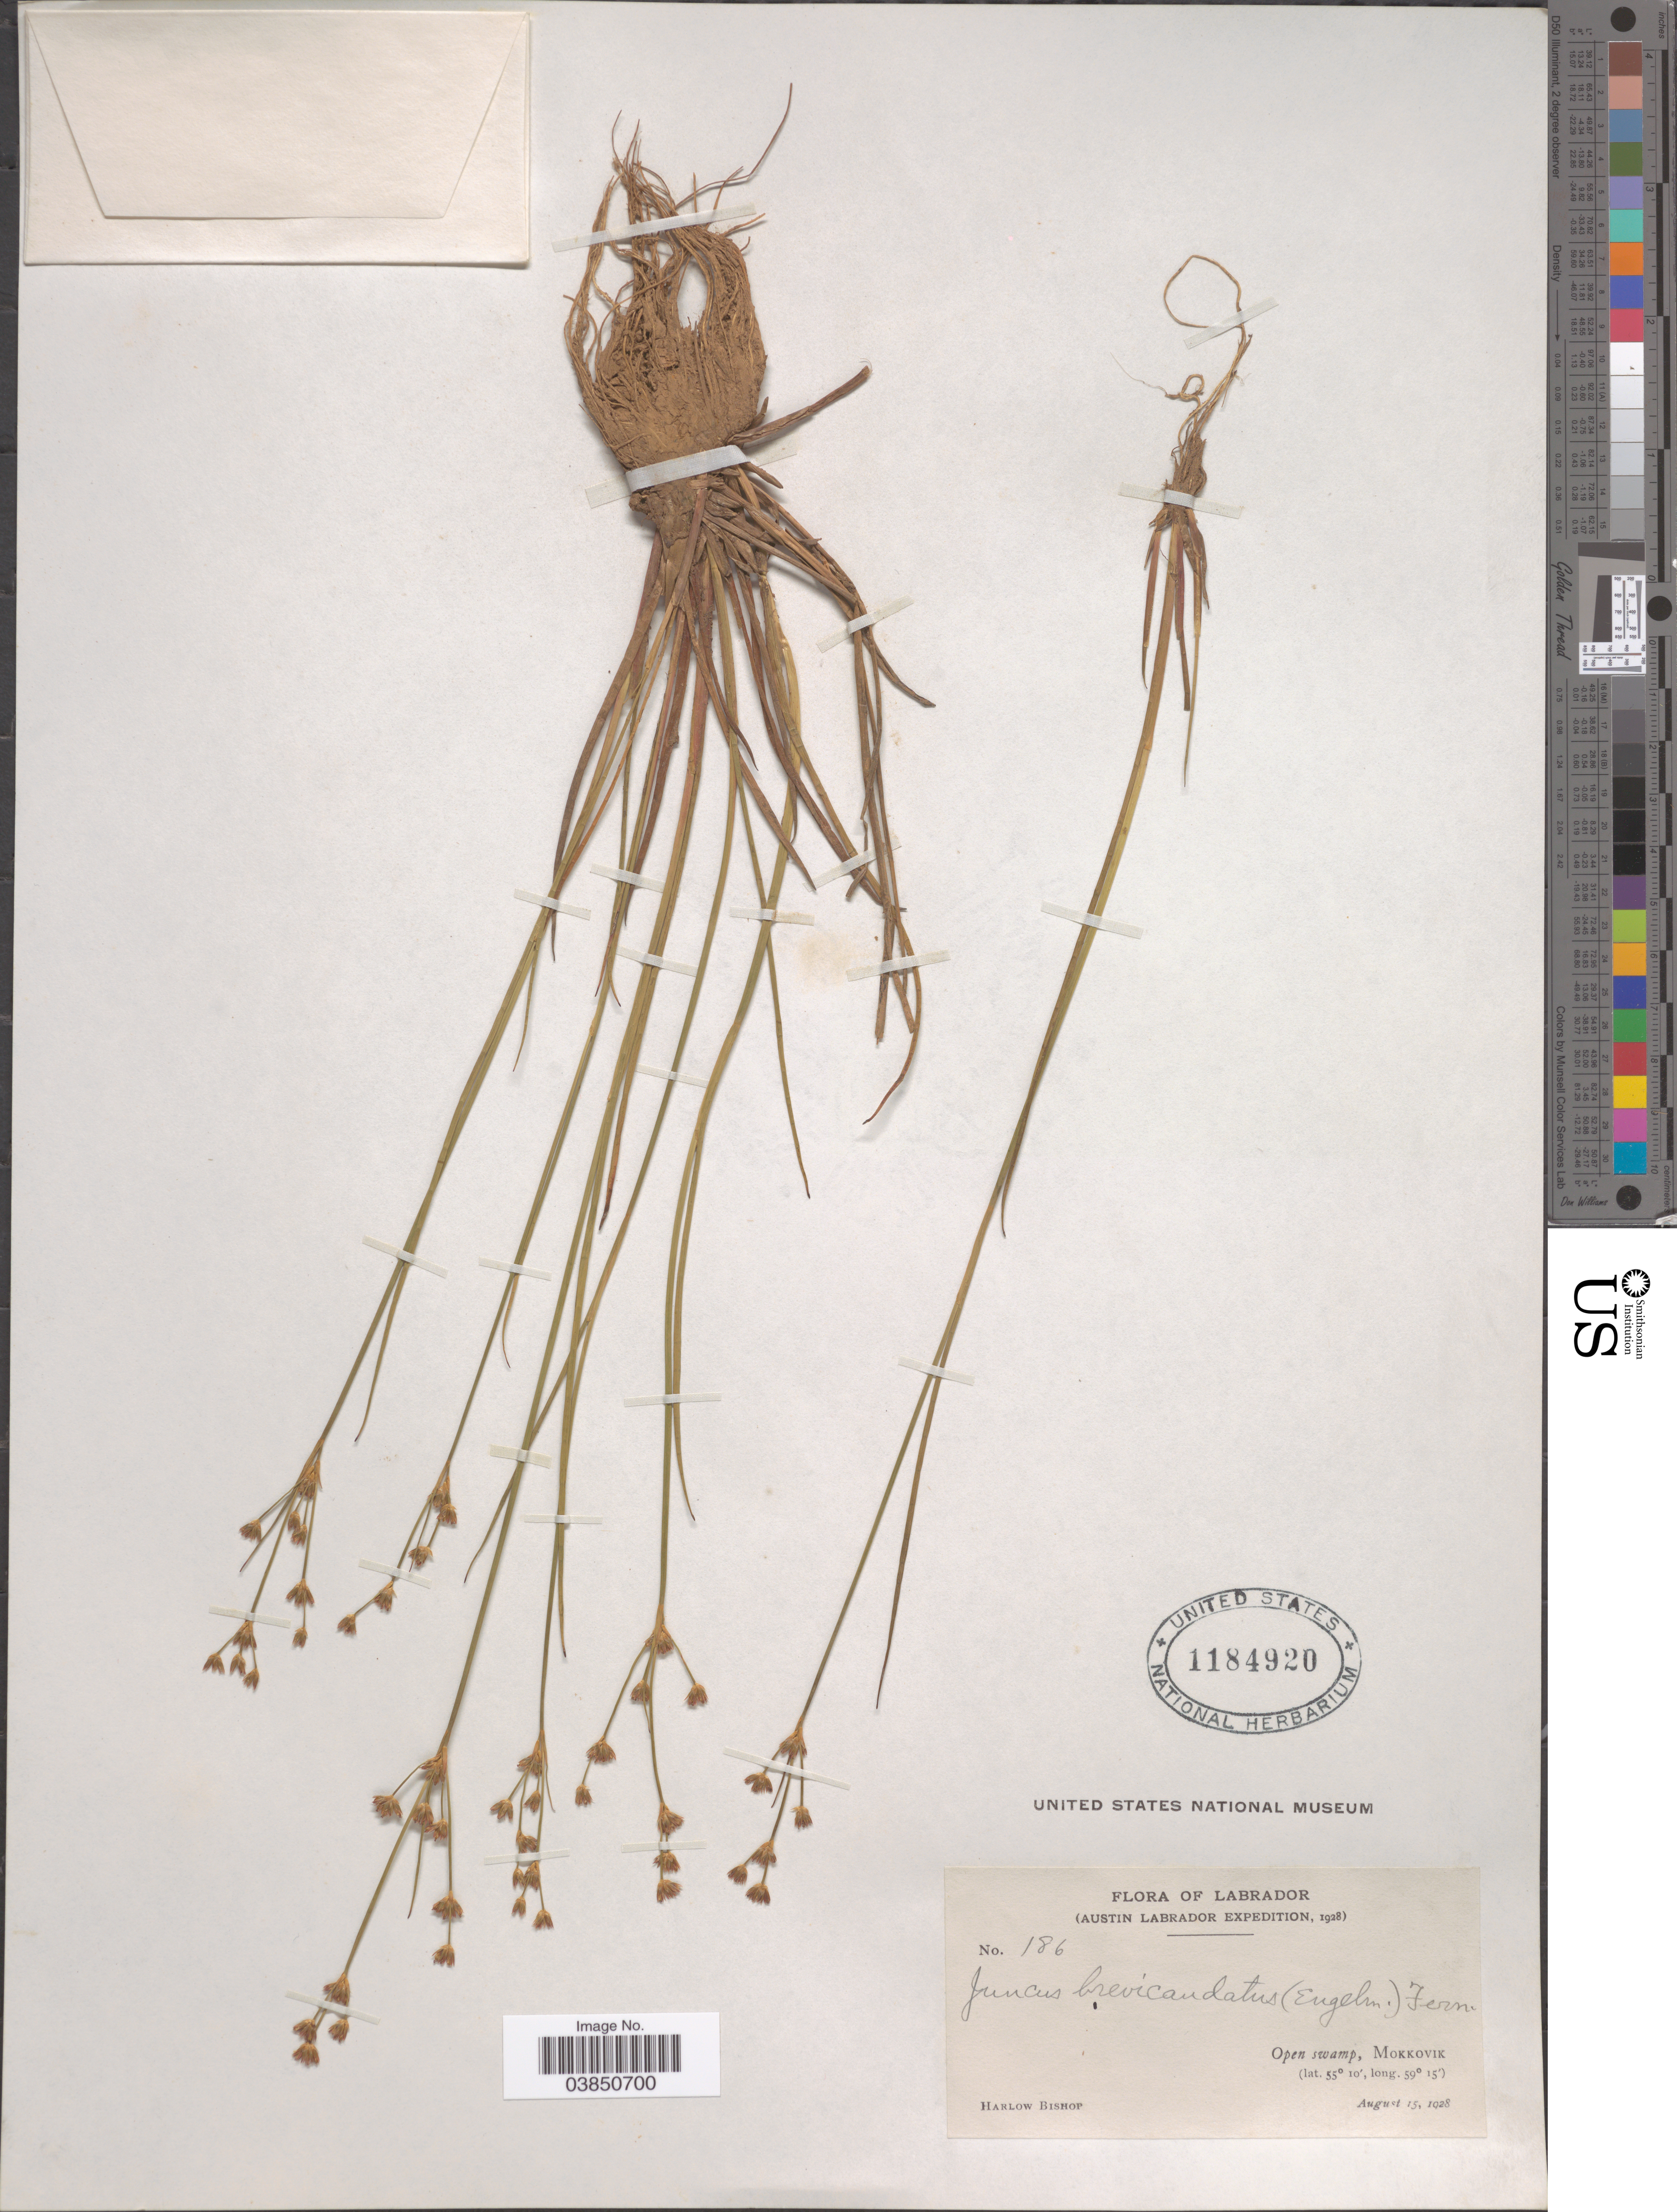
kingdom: Plantae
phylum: Tracheophyta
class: Liliopsida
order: Poales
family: Juncaceae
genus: Juncus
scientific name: Juncus brevicaudatus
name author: (Engelm.) Fernald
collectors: H. Bishop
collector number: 186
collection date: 1928-08-15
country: Canada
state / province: Newfoundland and Labrador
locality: Labrador. Mokkovik.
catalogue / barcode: US 1184920